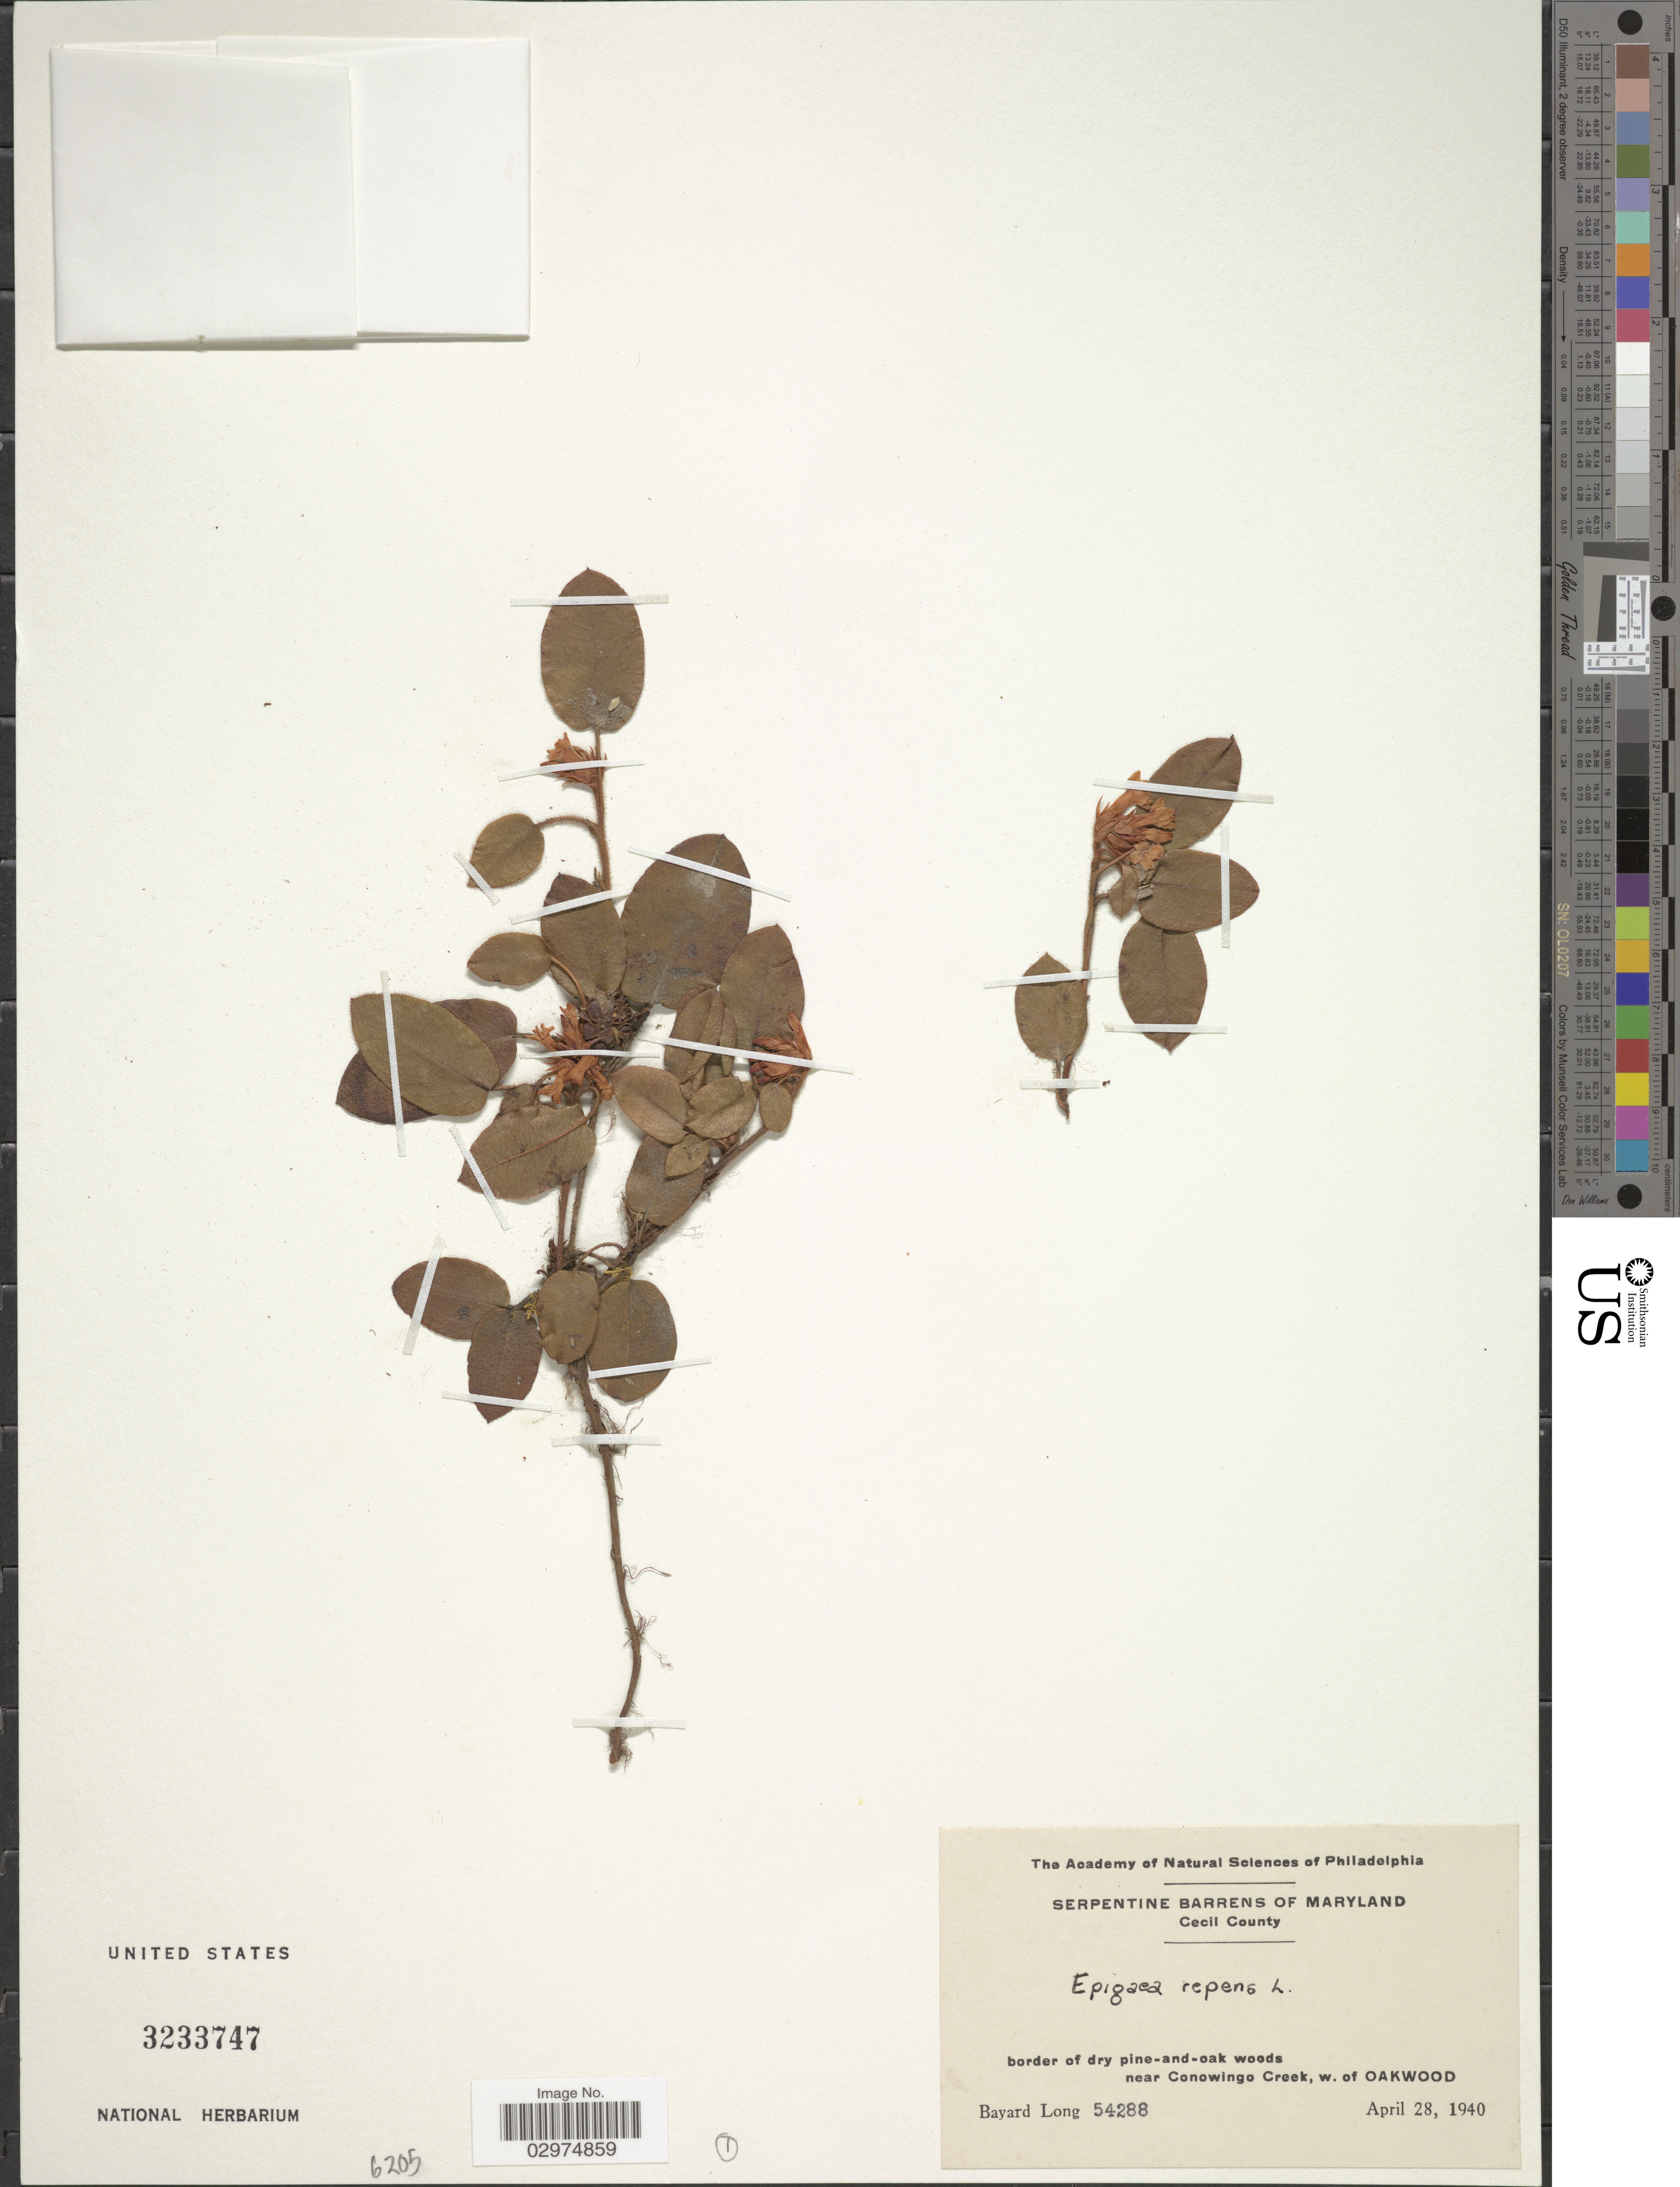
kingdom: Plantae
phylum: Tracheophyta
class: Magnoliopsida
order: Ericales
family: Ericaceae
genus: Epigaea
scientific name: Epigaea repens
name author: L.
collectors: B. Long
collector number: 54288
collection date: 1940-04-28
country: United States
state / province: Maryland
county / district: Cecil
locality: Serpentine Barrens of Maryland. Cecil County. Near Conowingo Creek, w. of Oakwood.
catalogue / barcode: US 3233747